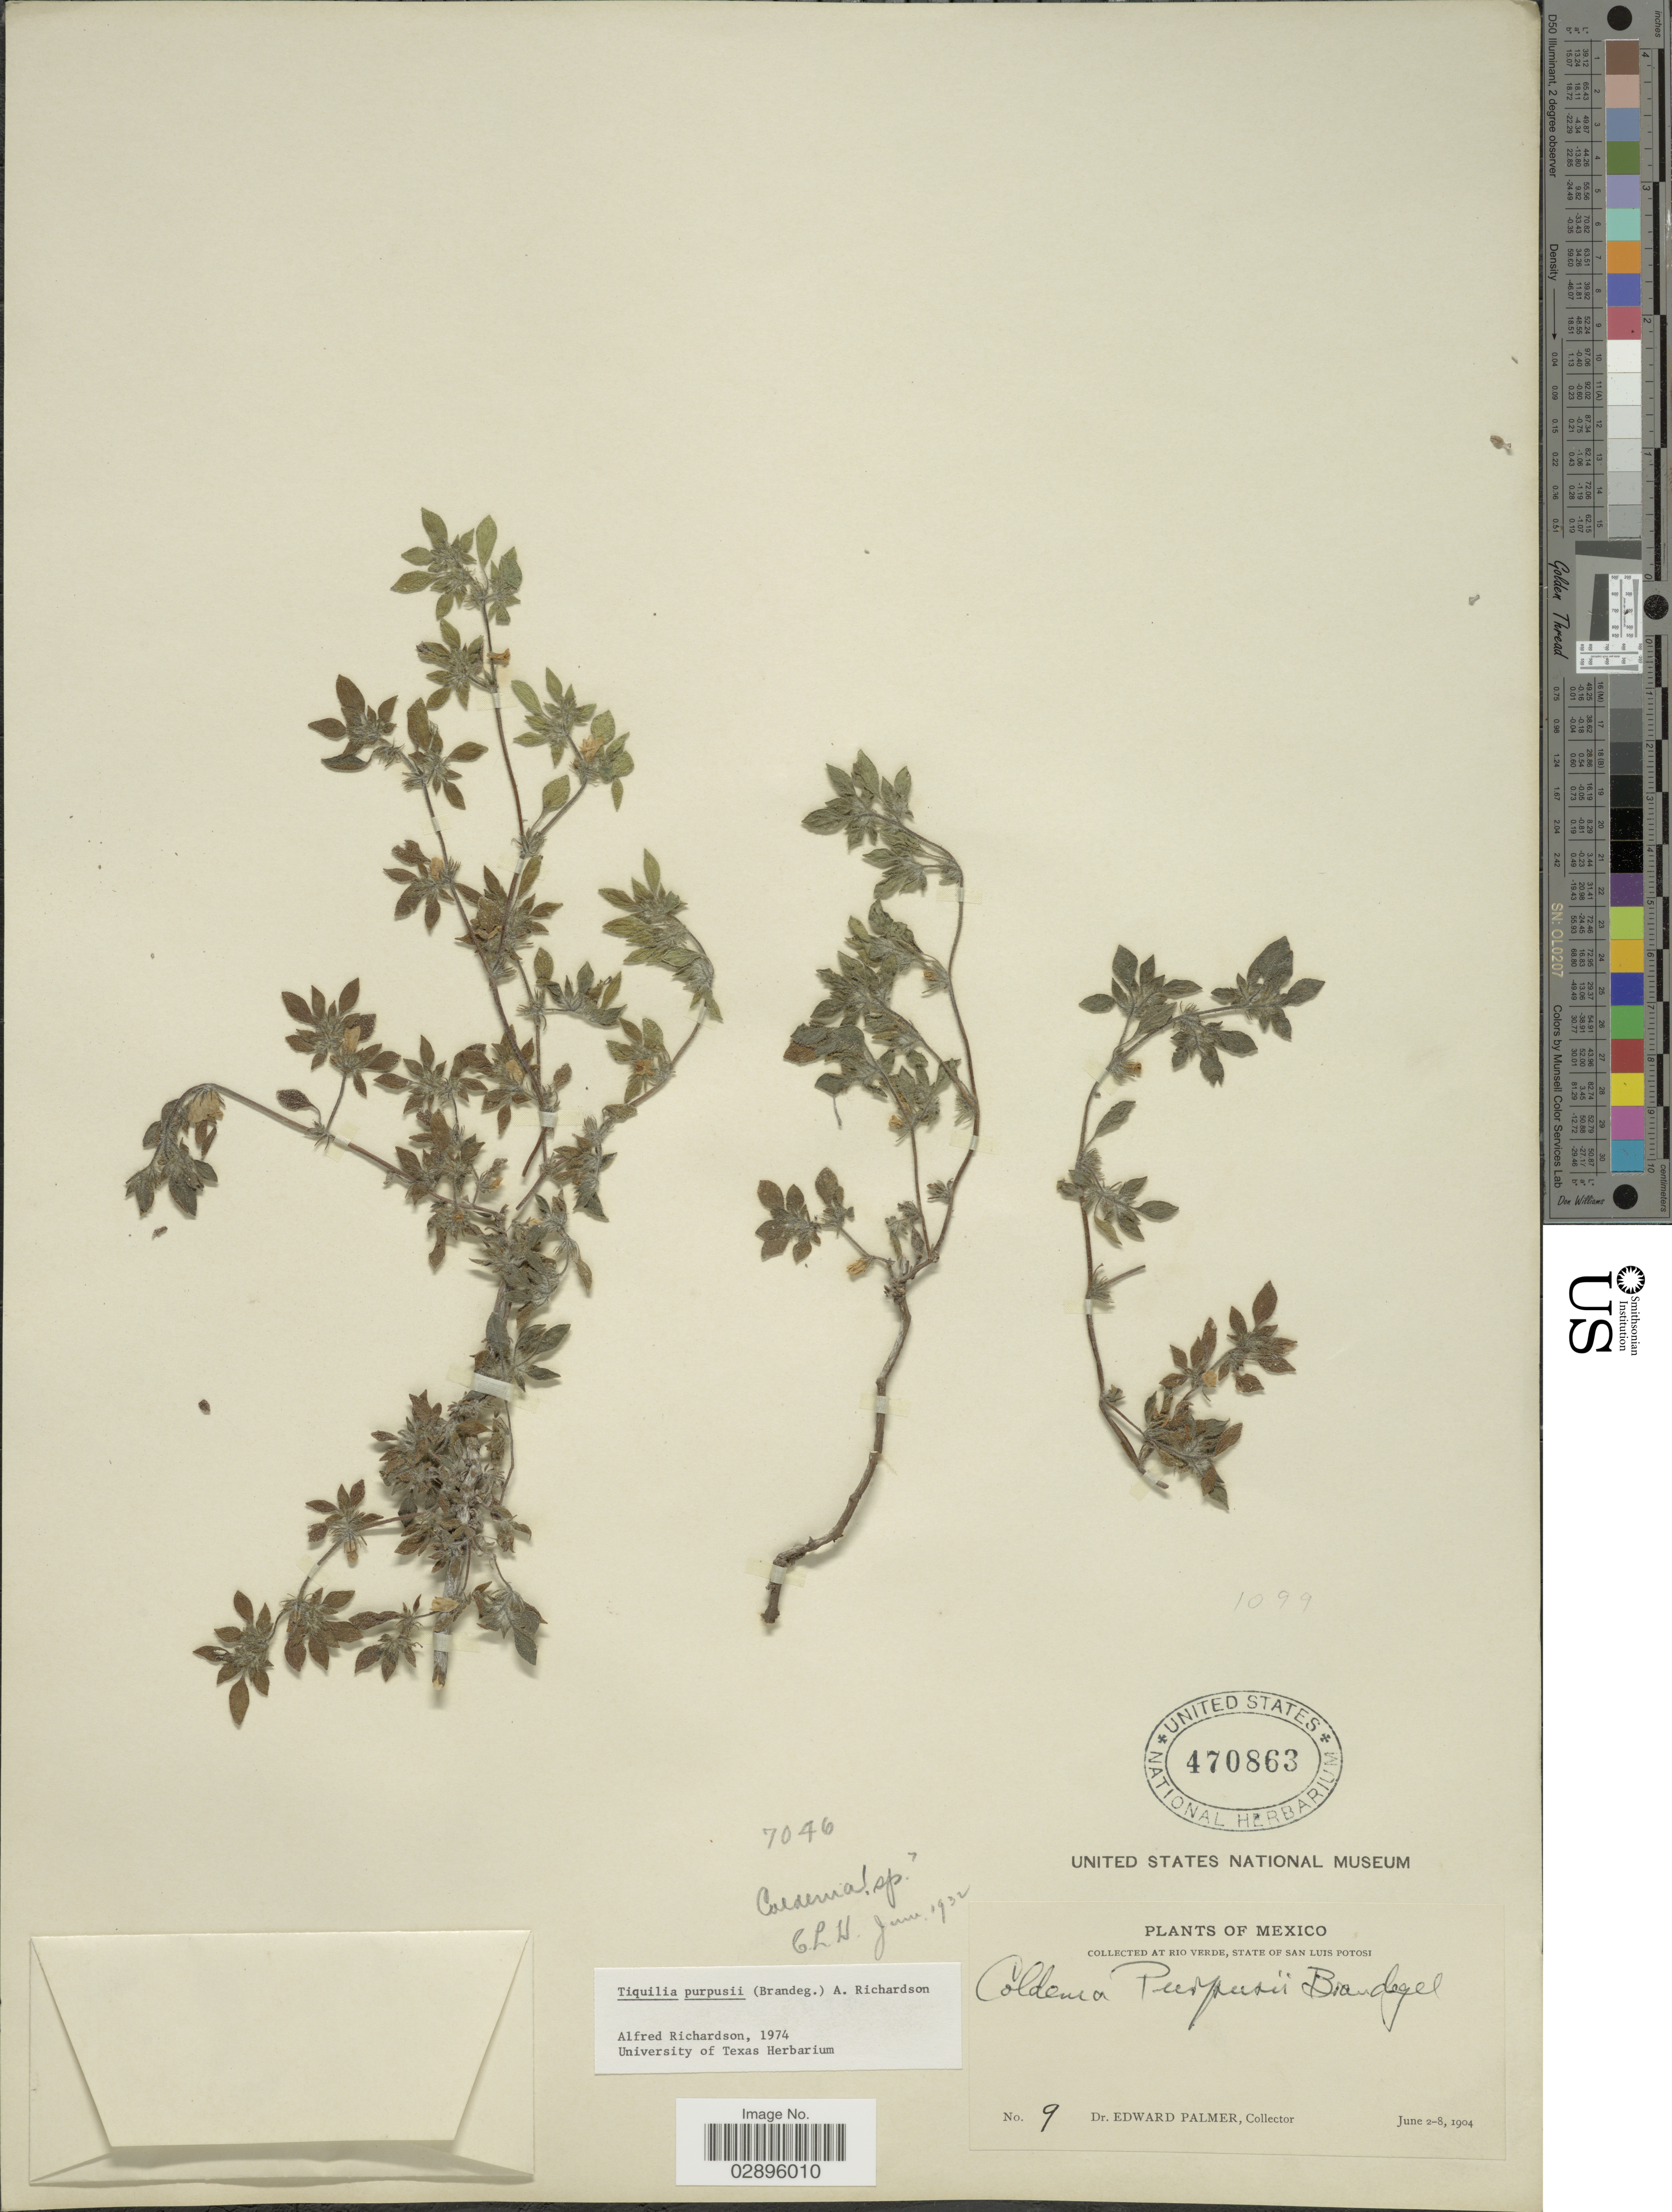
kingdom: Plantae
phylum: Tracheophyta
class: Magnoliopsida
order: Boraginales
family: Ehretiaceae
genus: Tiquilia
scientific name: Tiquilia purpusii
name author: (Brandegee) A.T. Richardson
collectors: E. Palmer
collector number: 9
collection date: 1904-06-02/1904-06-08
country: Mexico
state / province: San Luis Potosí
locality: At Rio Verde.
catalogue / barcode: US 470863